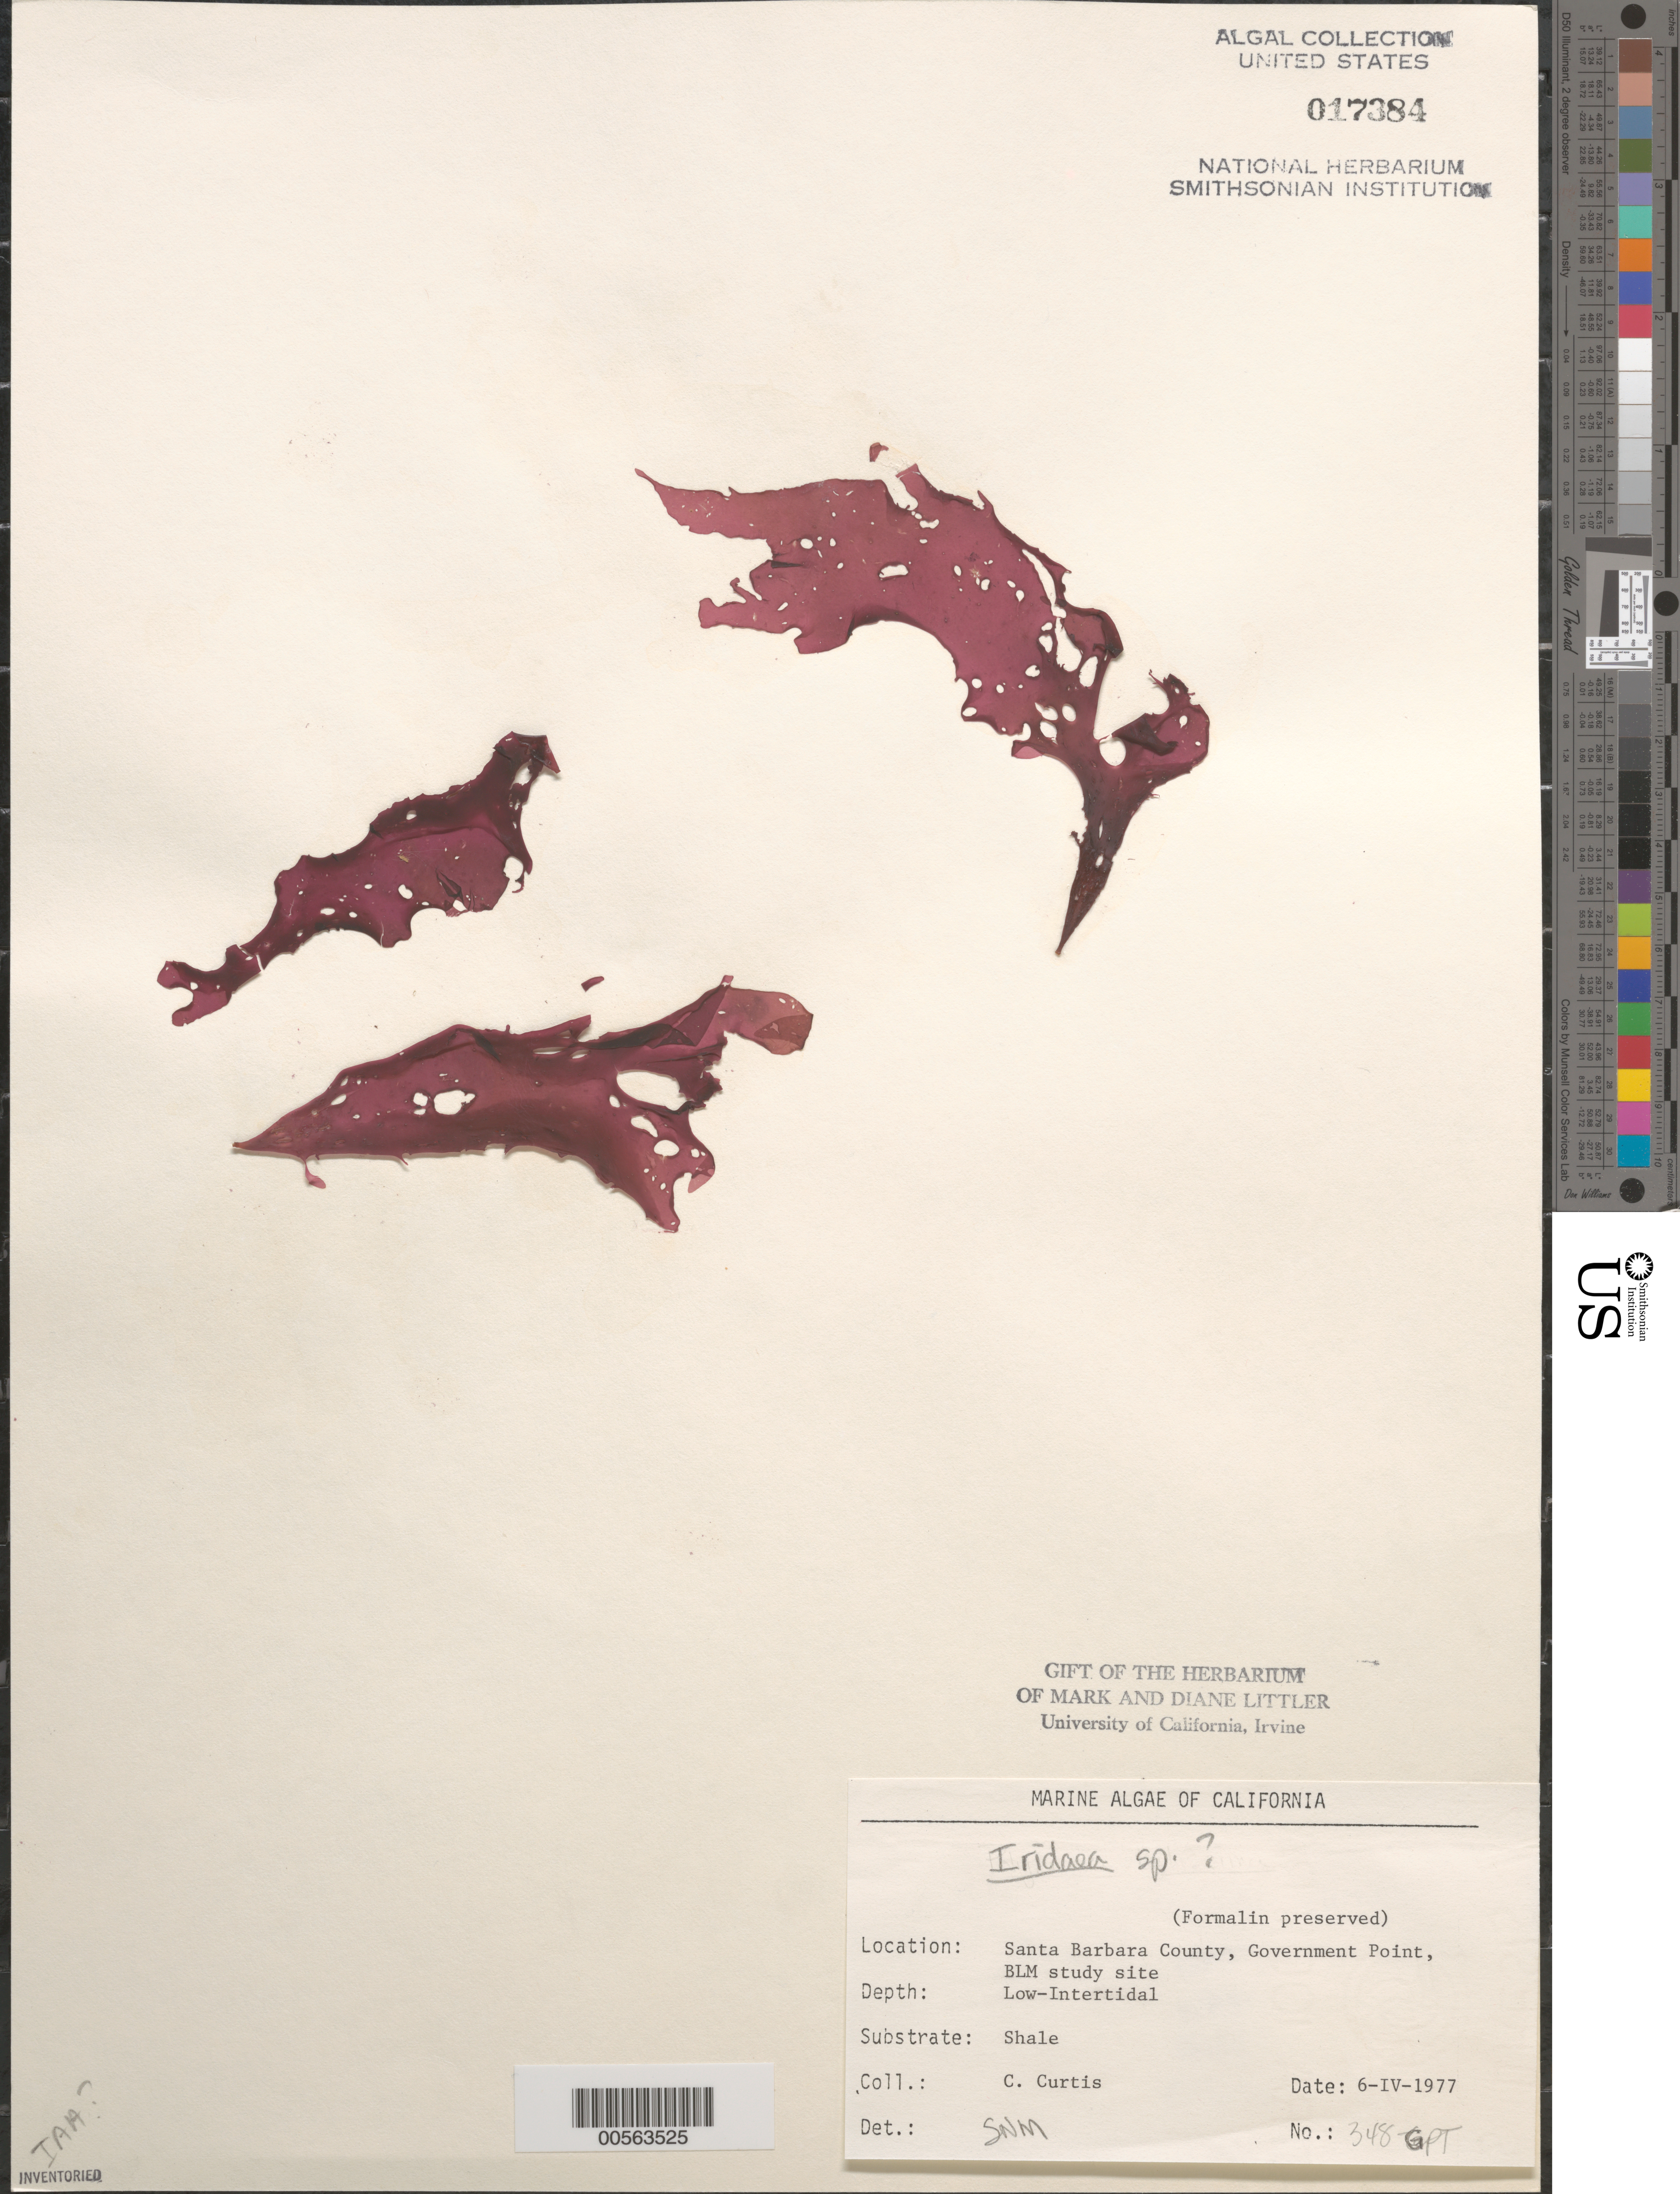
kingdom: Plantae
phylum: Rhodophyta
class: Florideophyceae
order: Gigartinales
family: Gigartinaceae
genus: Iridaea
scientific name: Iridaea sp.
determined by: Murray, S. N.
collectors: C. Curtis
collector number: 348-gpt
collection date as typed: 06 Apr 1977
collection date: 1977-04-06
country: United States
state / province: California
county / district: Santa Barbara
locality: Government Point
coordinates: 34 26'31"N, 120 24'06"W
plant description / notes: BLM-SOCALBIGHT Rocky Intertidal Survey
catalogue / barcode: US 17384